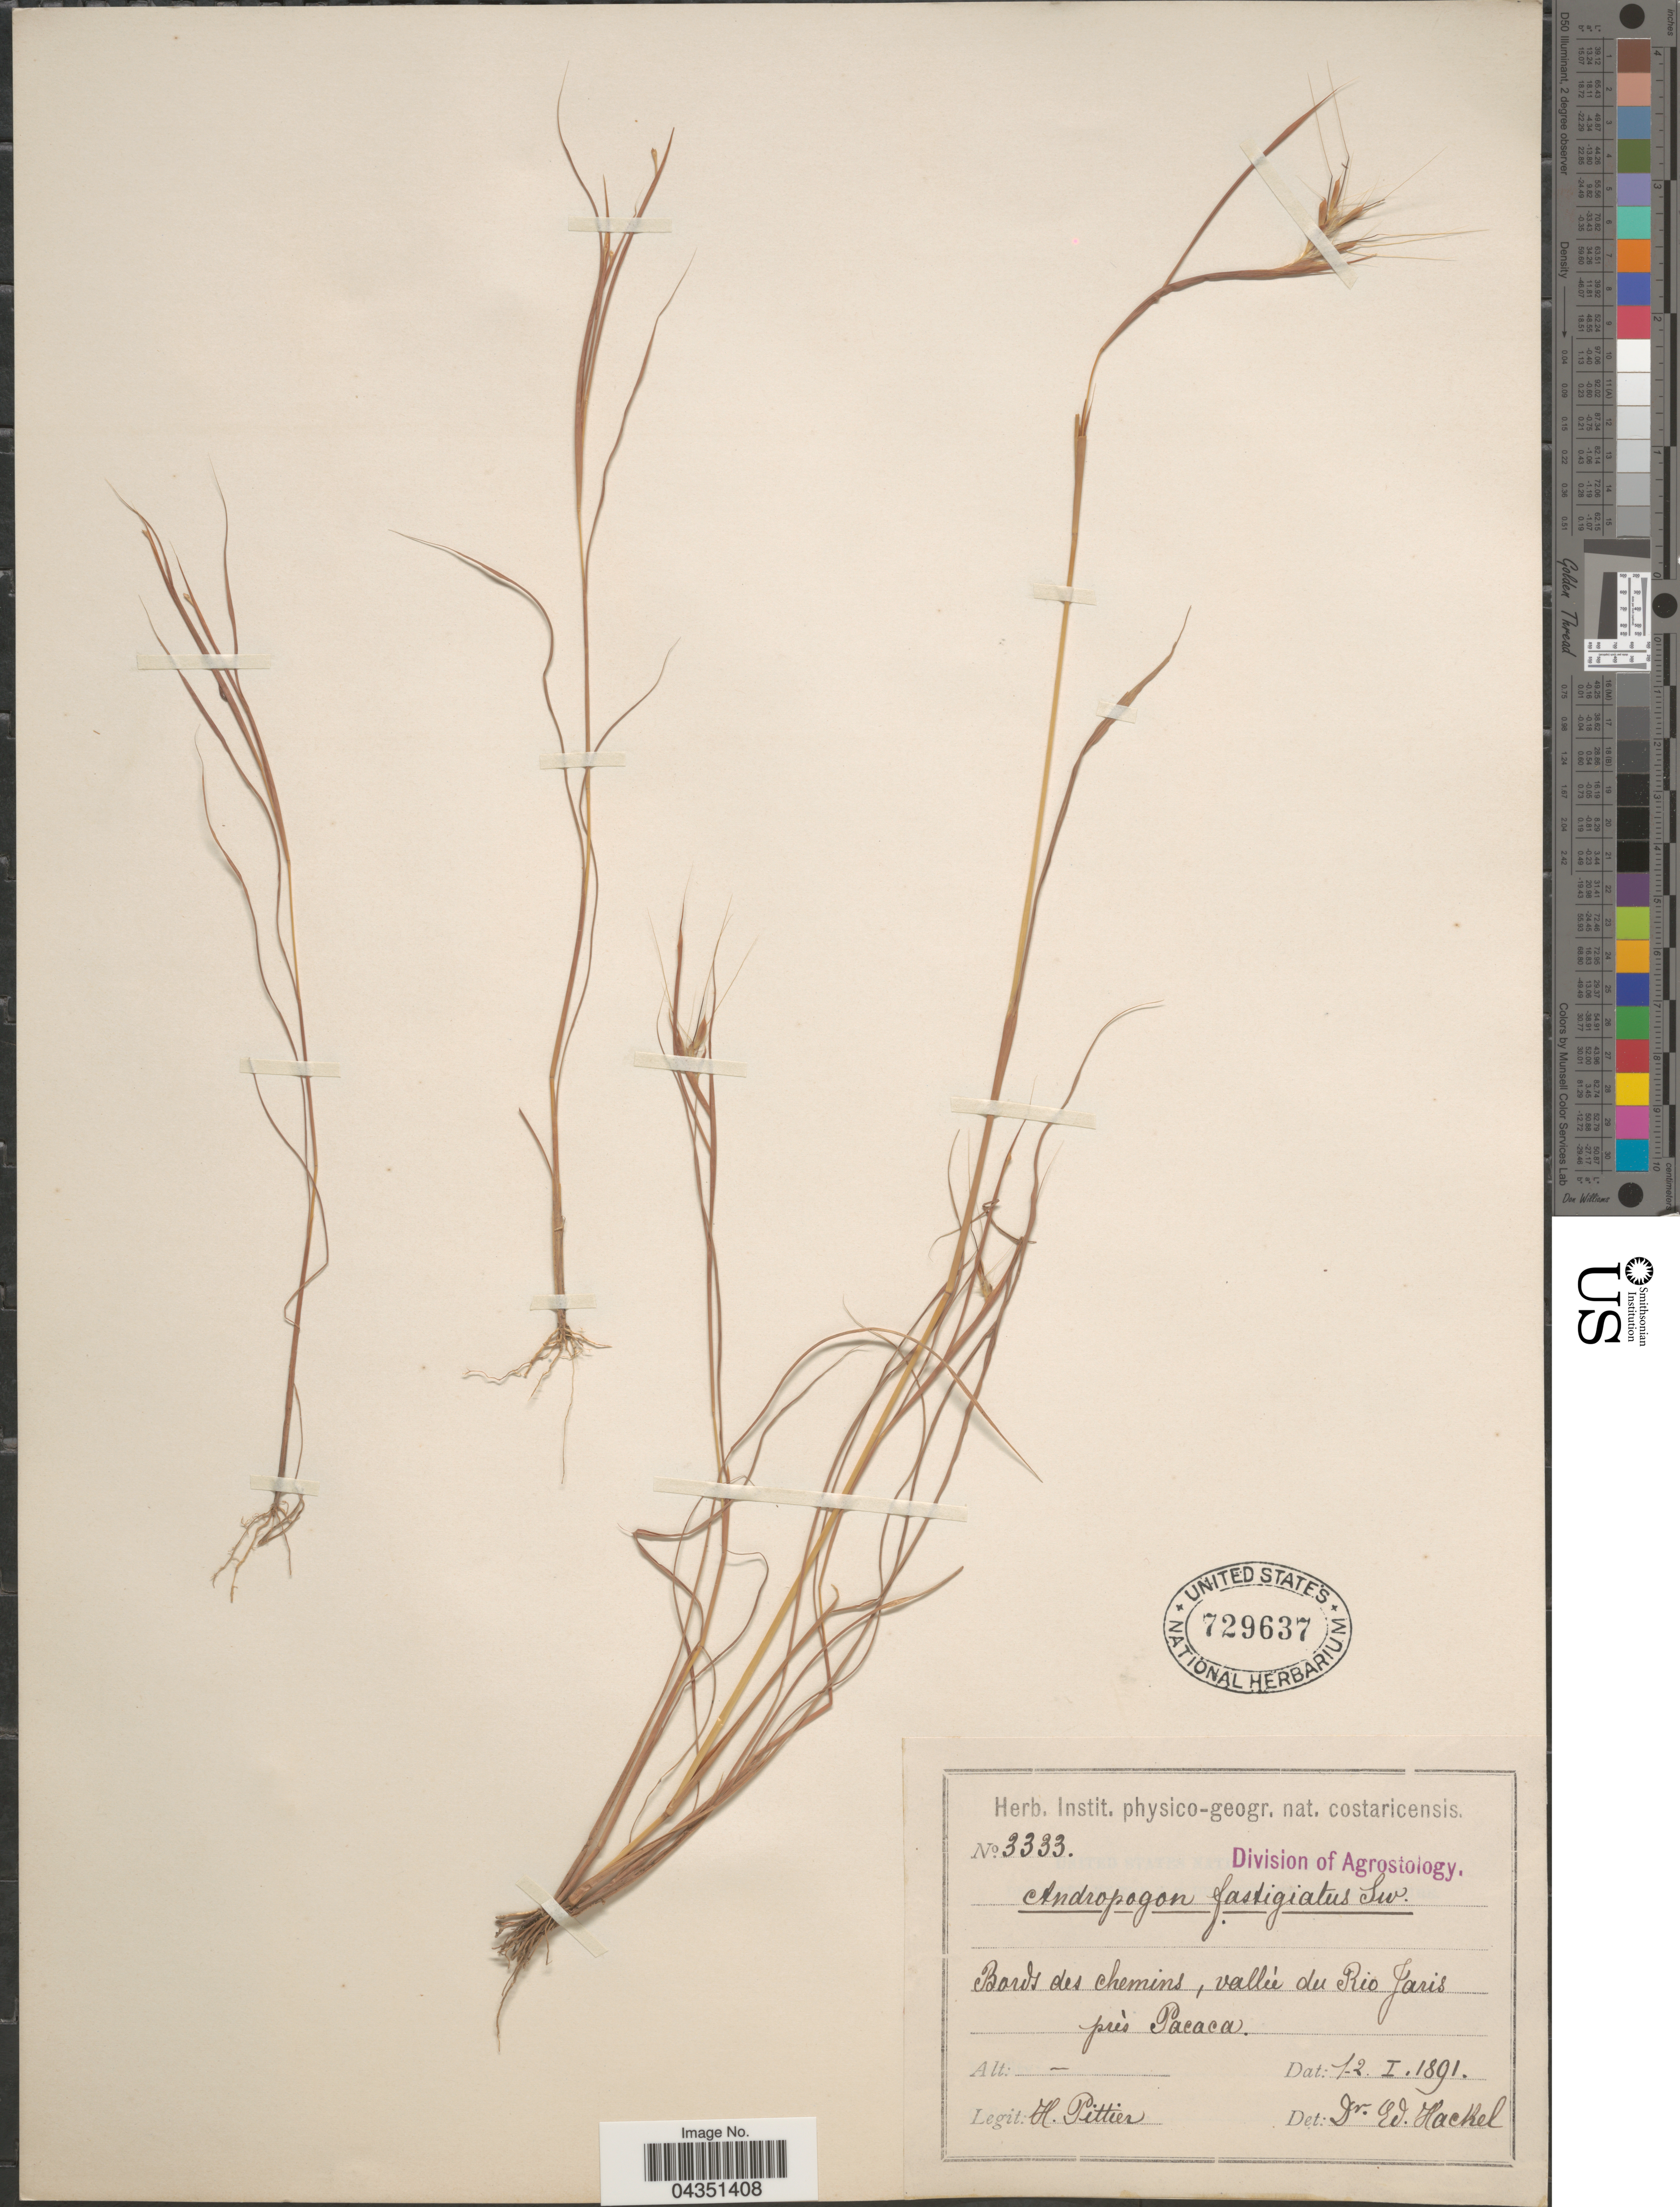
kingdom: Plantae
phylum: Tracheophyta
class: Liliopsida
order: Poales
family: Poaceae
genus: Diectomis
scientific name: Diectomis fastigiata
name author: (Sw.) P. Beauv.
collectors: H. F. Pittier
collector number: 3333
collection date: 1891-01-12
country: Costa Rica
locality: Bords des chemins, vallée du Rio Jaris près Pacaca.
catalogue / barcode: US 729637